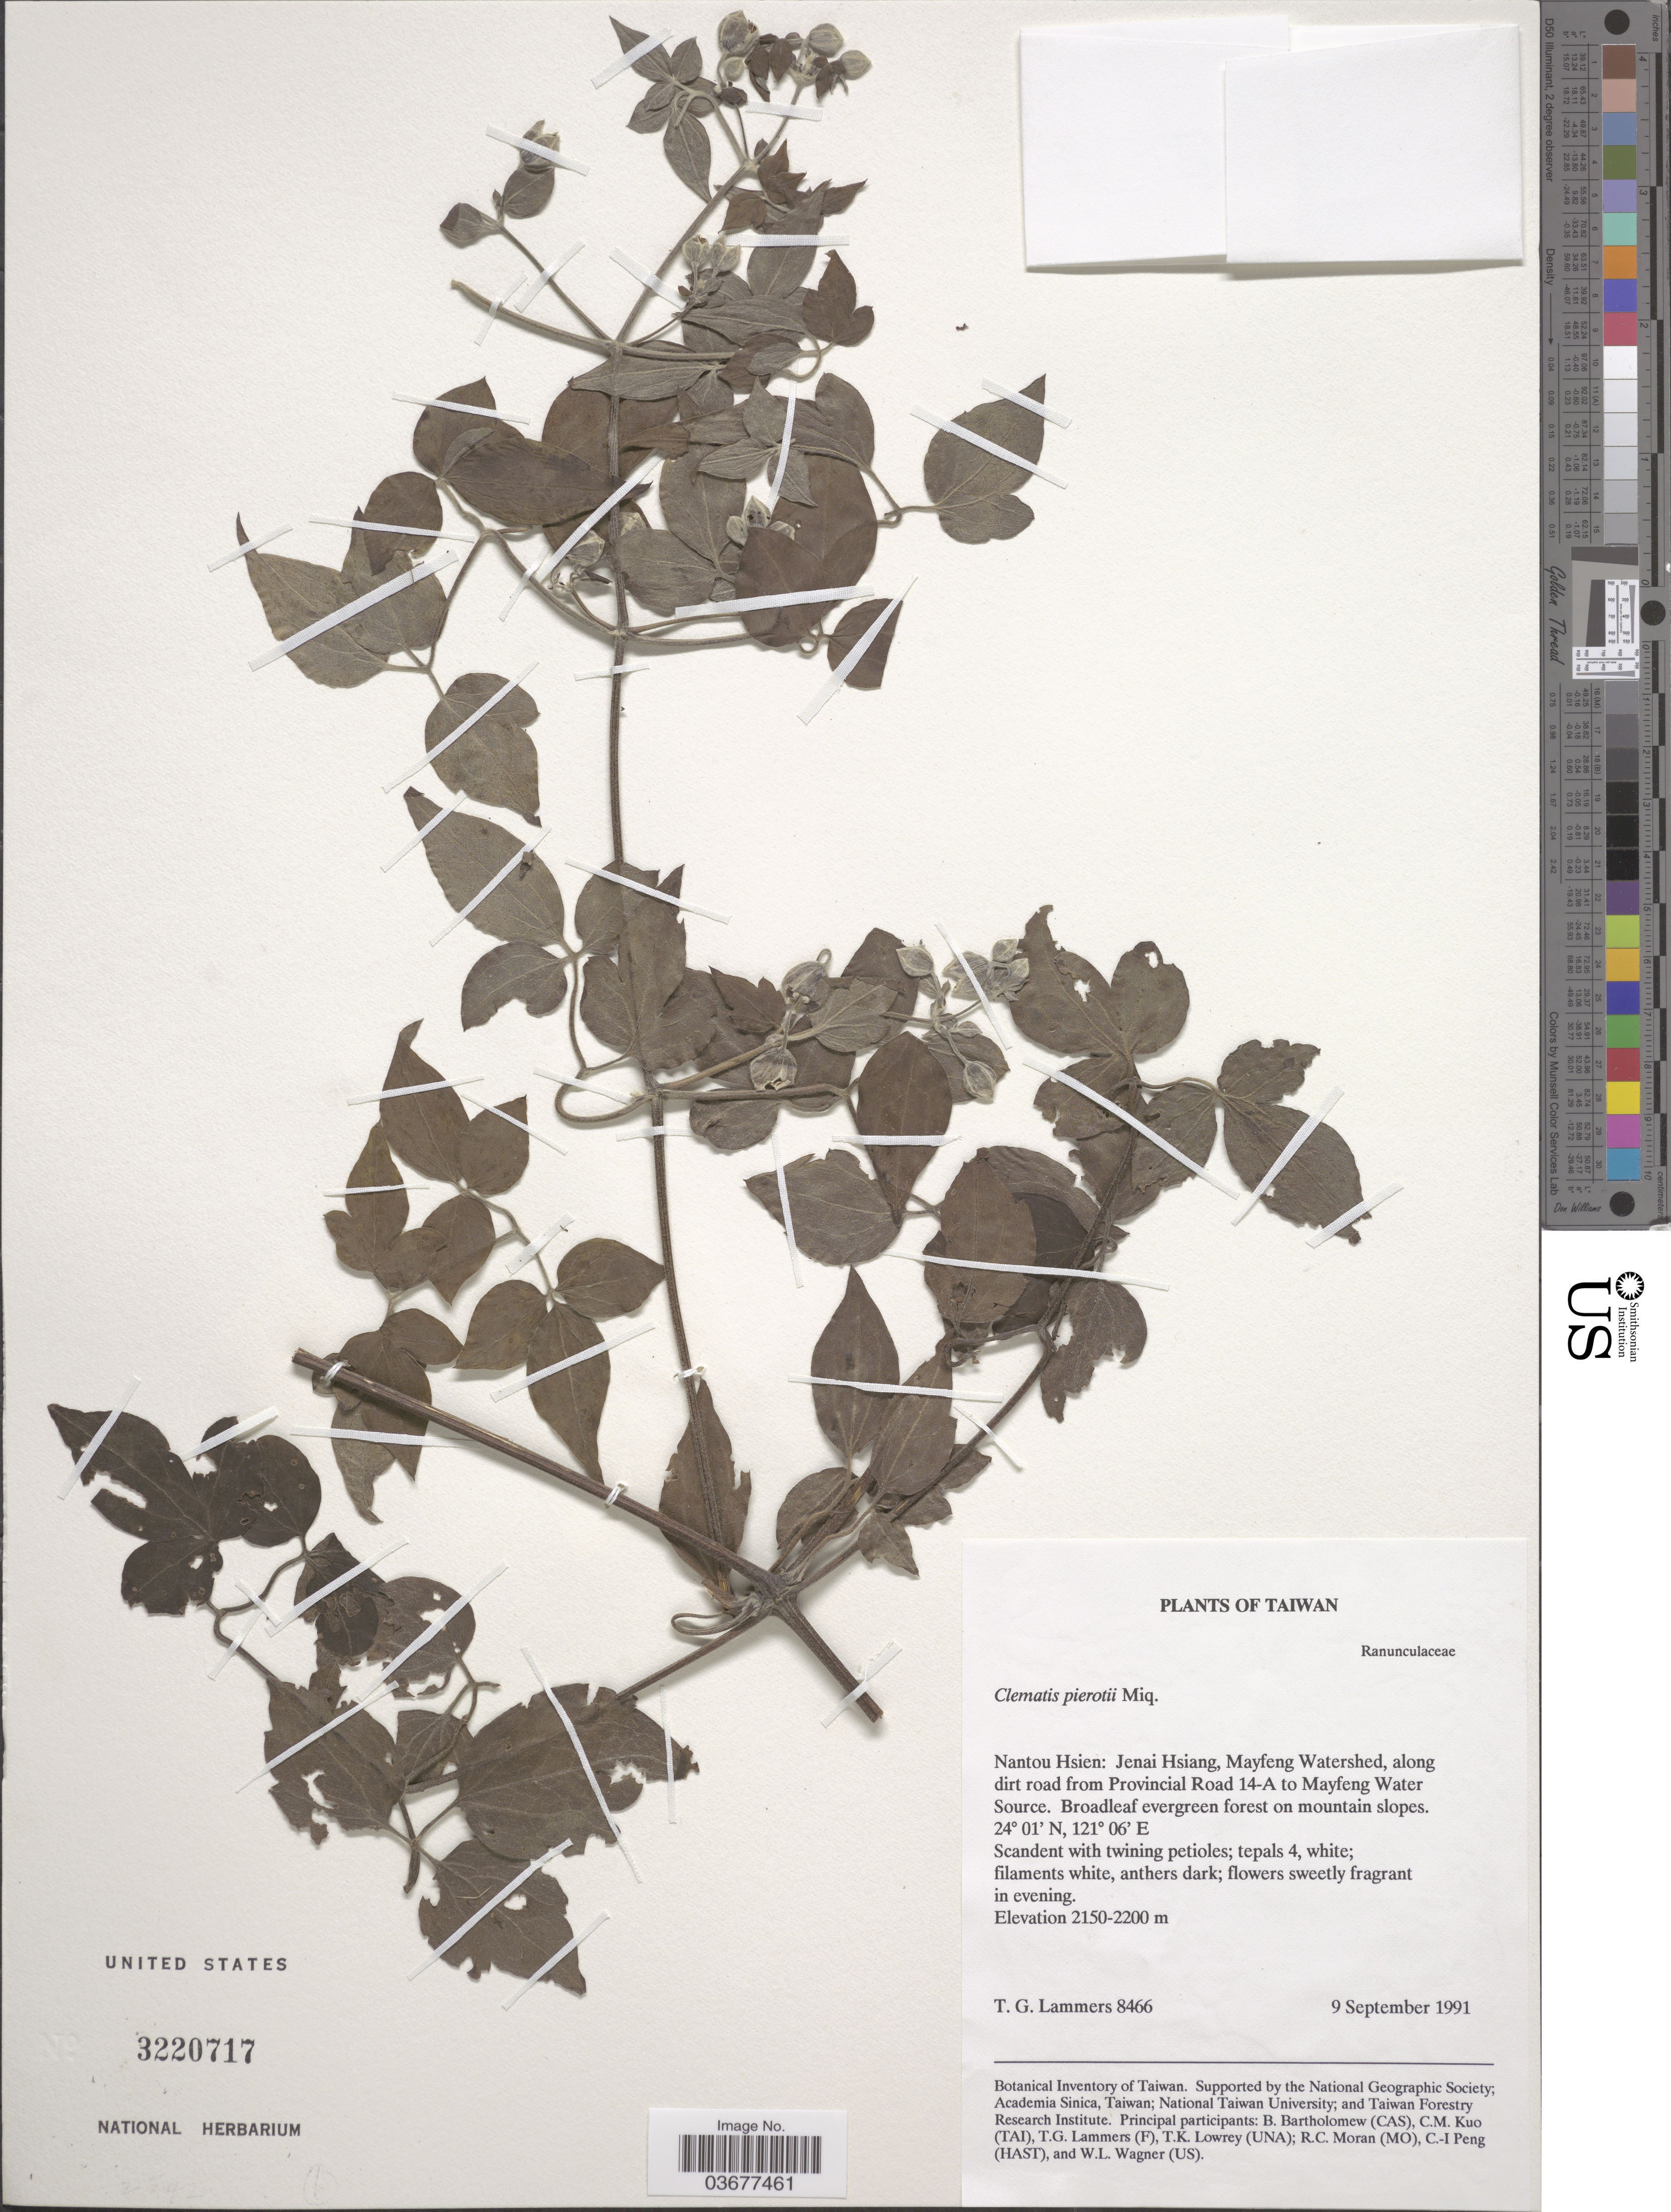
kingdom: Plantae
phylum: Tracheophyta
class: Magnoliopsida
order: Ranunculales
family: Ranunculaceae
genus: Clematis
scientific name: Clematis pierotii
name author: Miq.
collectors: T. Lammers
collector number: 8466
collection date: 1991-09-09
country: Taiwan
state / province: Nantou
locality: Nantou Hsien: Jenai Hsiang, Mayfeng Watershed, along dirt road from Provincial Road 14-A to Mayfeng Water Source. Broadleaf evergreen forest on mountain slopes.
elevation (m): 2150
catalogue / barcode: US 3220717